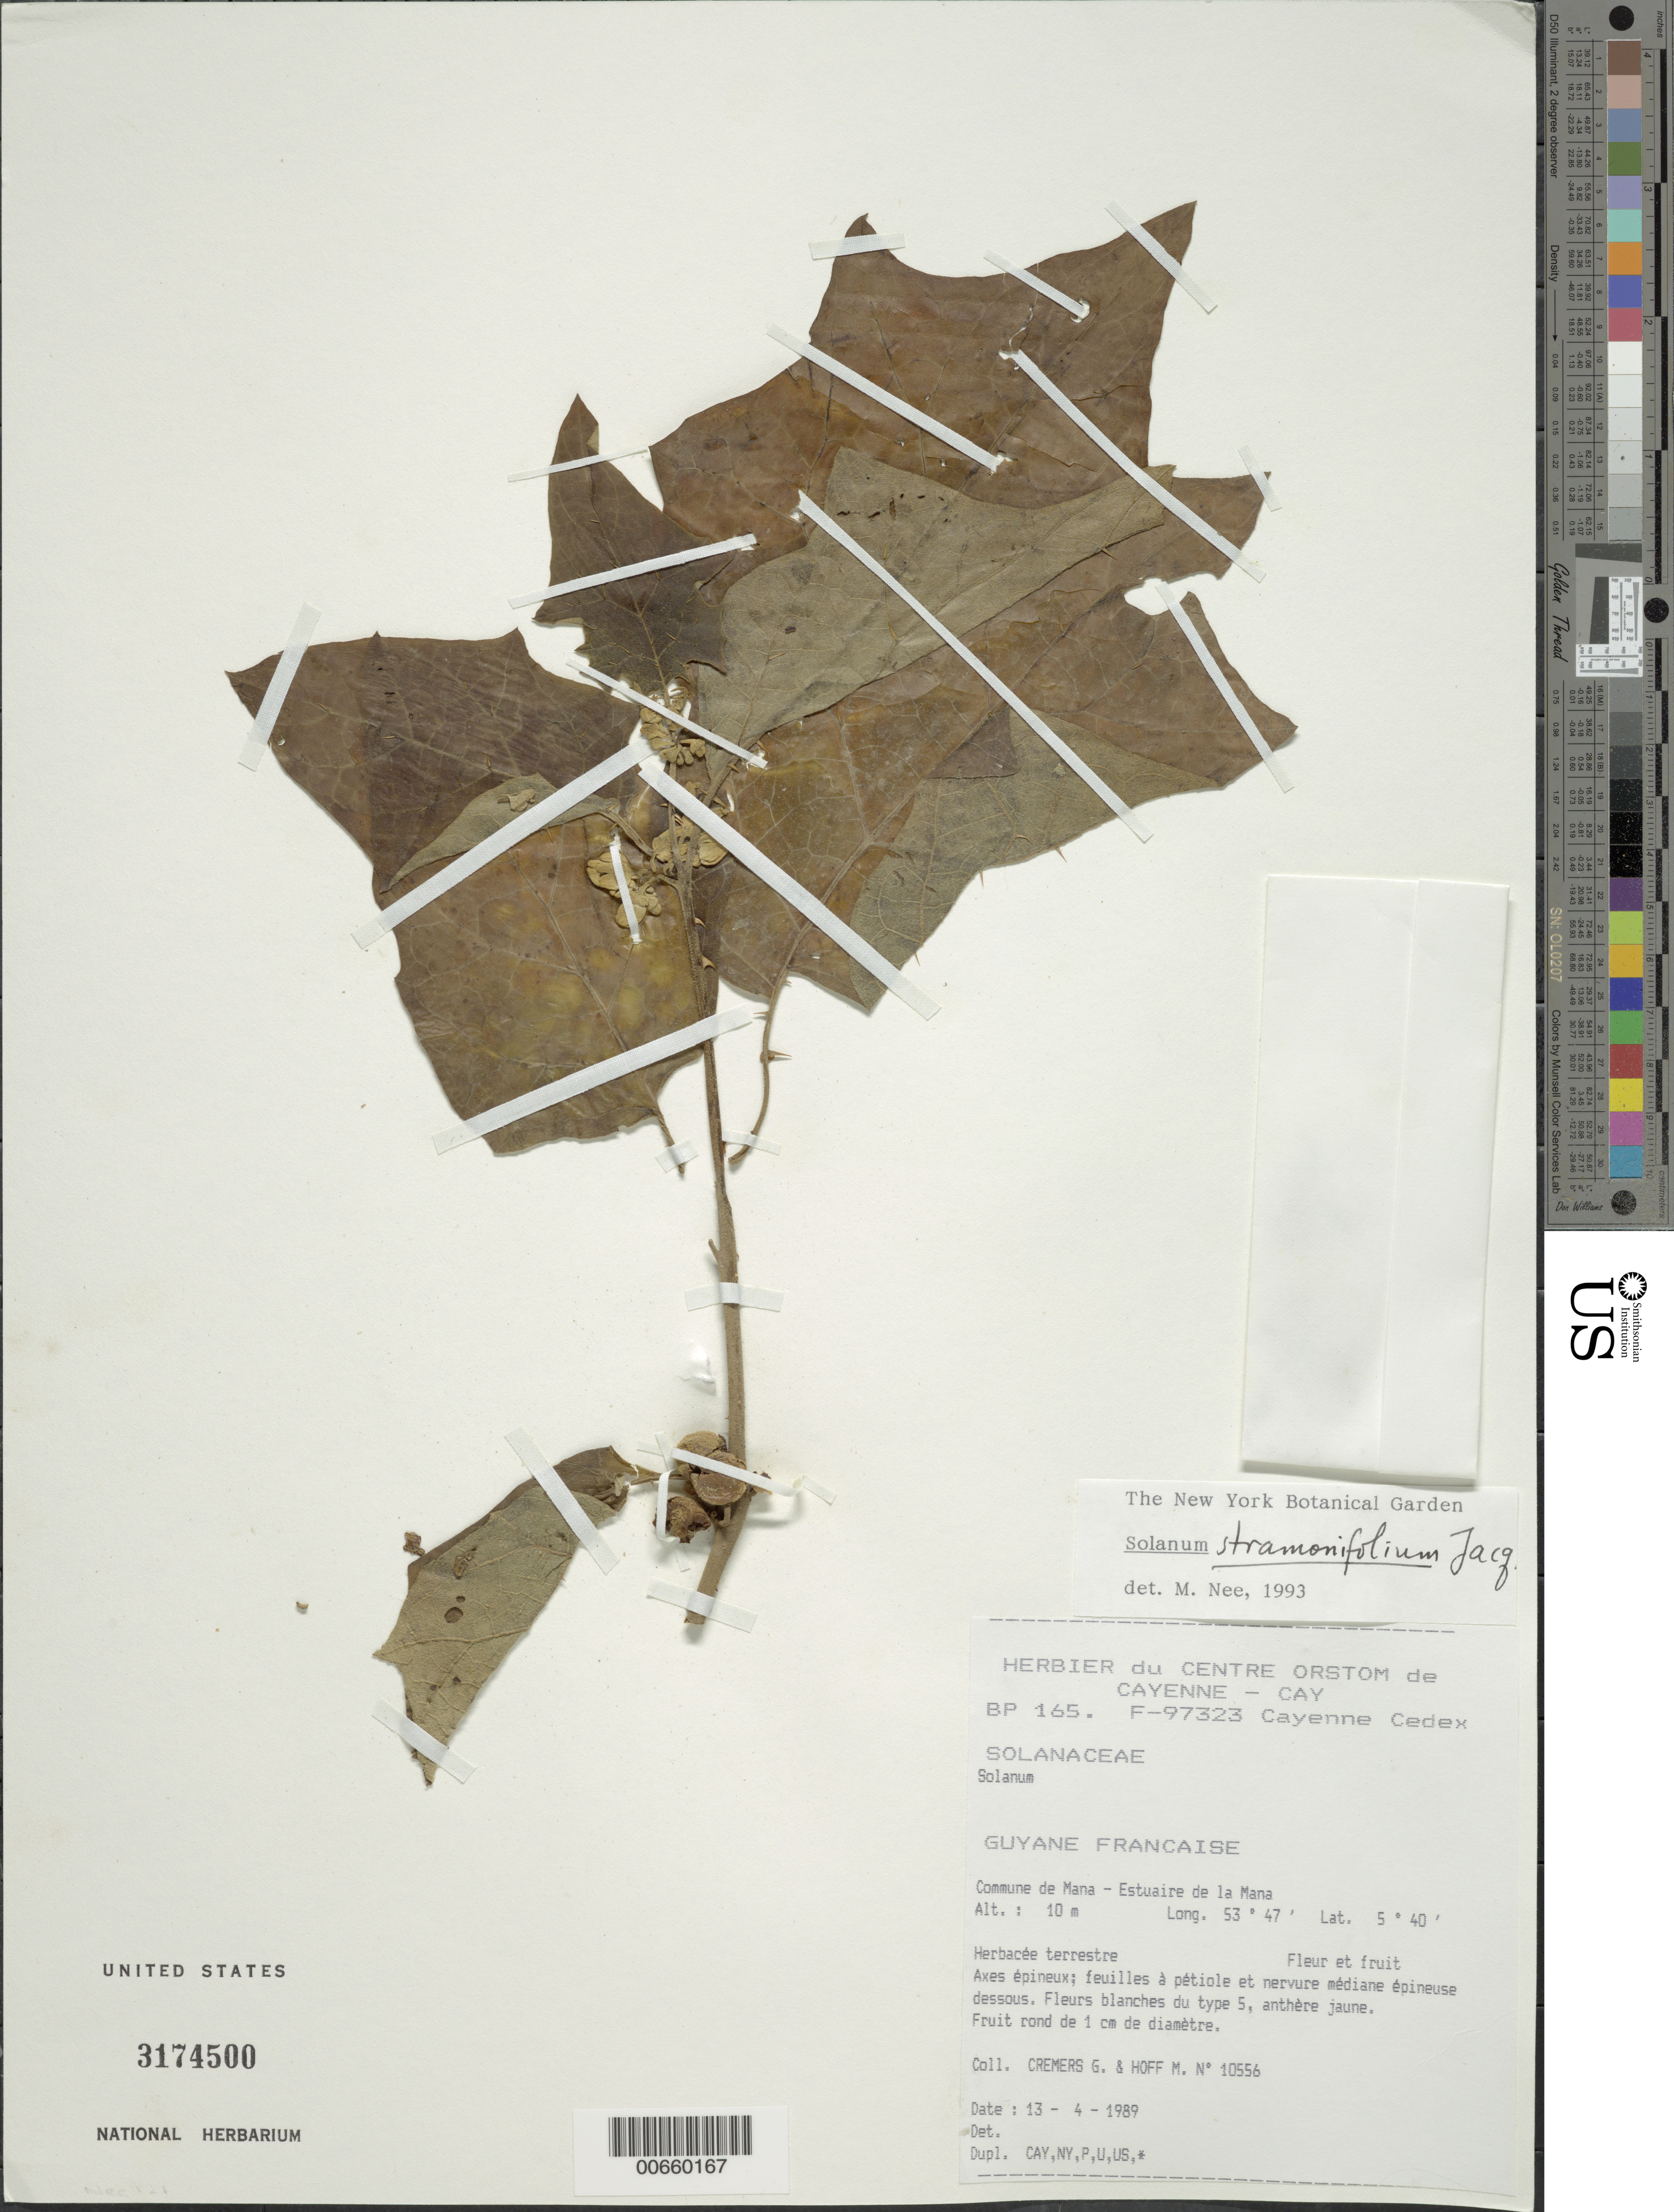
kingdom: Plantae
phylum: Tracheophyta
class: Magnoliopsida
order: Solanales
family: Solanaceae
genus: Solanum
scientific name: Solanum stramoniifolium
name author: Jacq.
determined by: Nee, Michael H.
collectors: G. Cremers & M. Hoff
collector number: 10556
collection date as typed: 4 Apr 1989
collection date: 1989-04-04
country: French Guiana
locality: Commune de Mana, Estuaire de la Mana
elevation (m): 10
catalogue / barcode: US 3174500